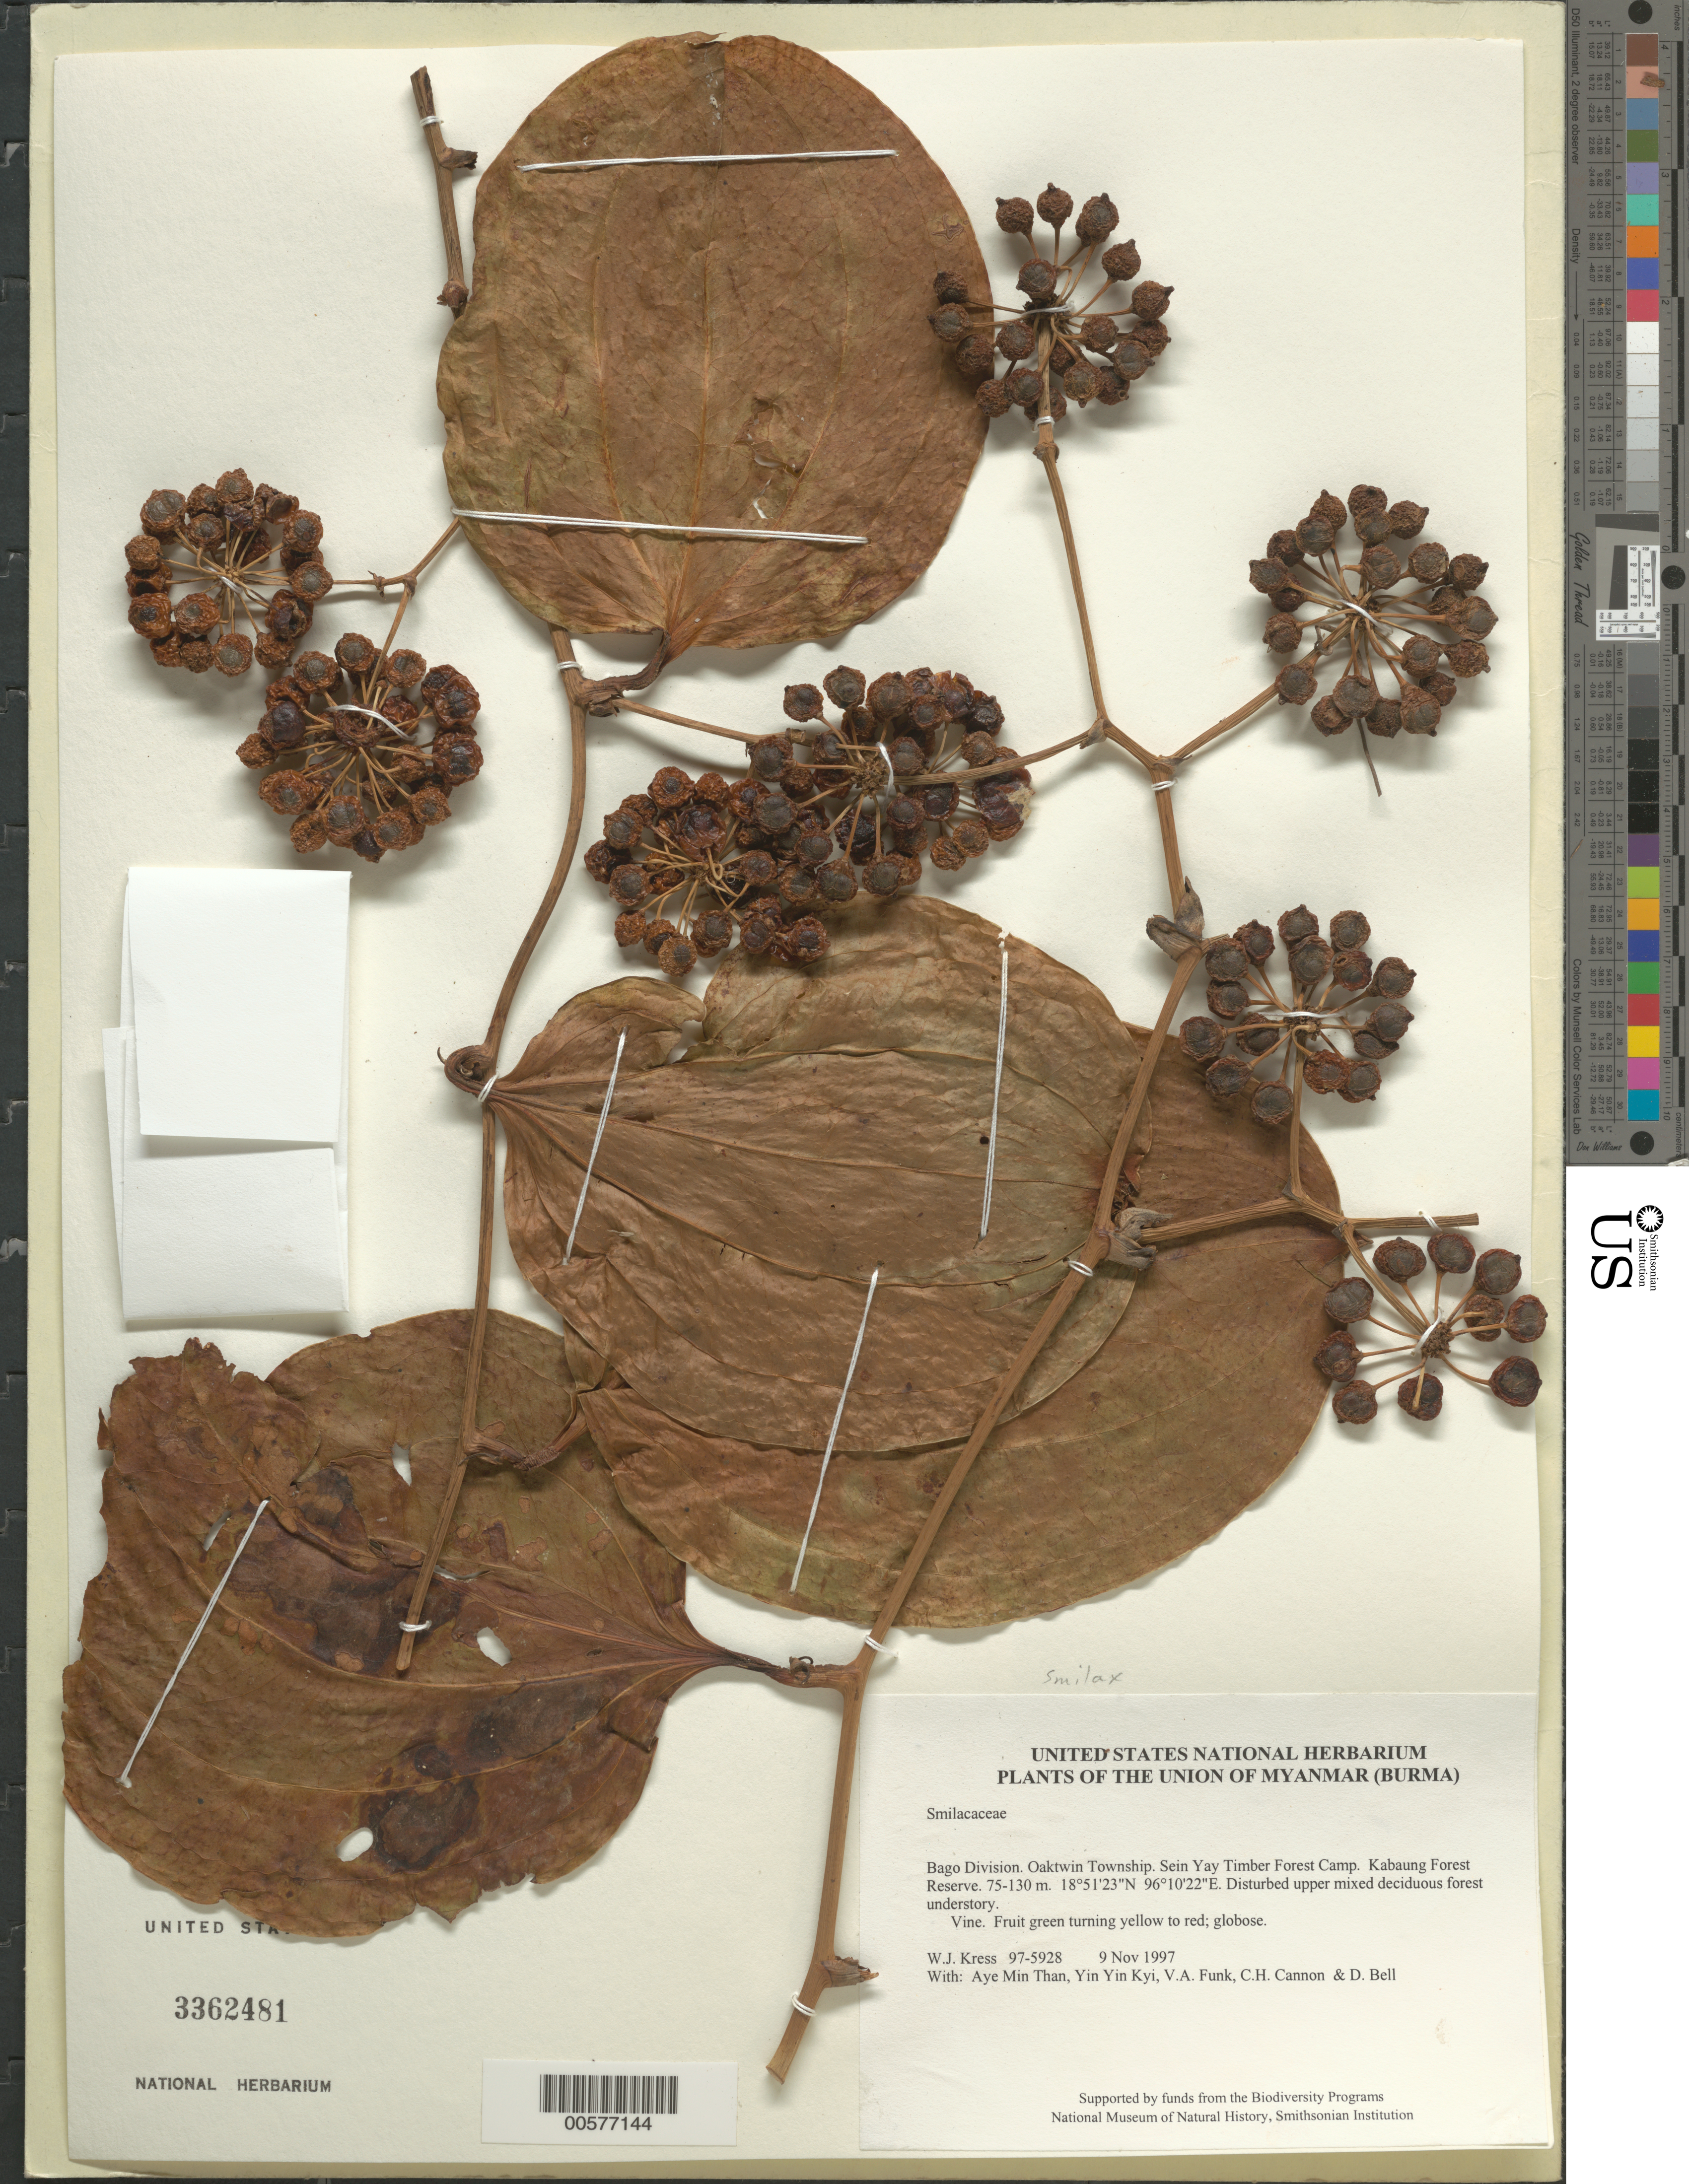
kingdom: Plantae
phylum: Tracheophyta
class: Liliopsida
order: Liliales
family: Liliaceae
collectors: W. J. Kress, Aye Pe, Yin Yin Kyi, V. Funk, C. H. Cannon & D. A. Bell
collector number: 97-5928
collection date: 1997-11-09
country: Myanmar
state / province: Bago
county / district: Oaktwin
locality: Sein Yay Timber Forest Camp. Kabaung Forest Reserve.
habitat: Disturbed upper mixed deciduous forest understory.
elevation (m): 75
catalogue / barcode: US 3362481